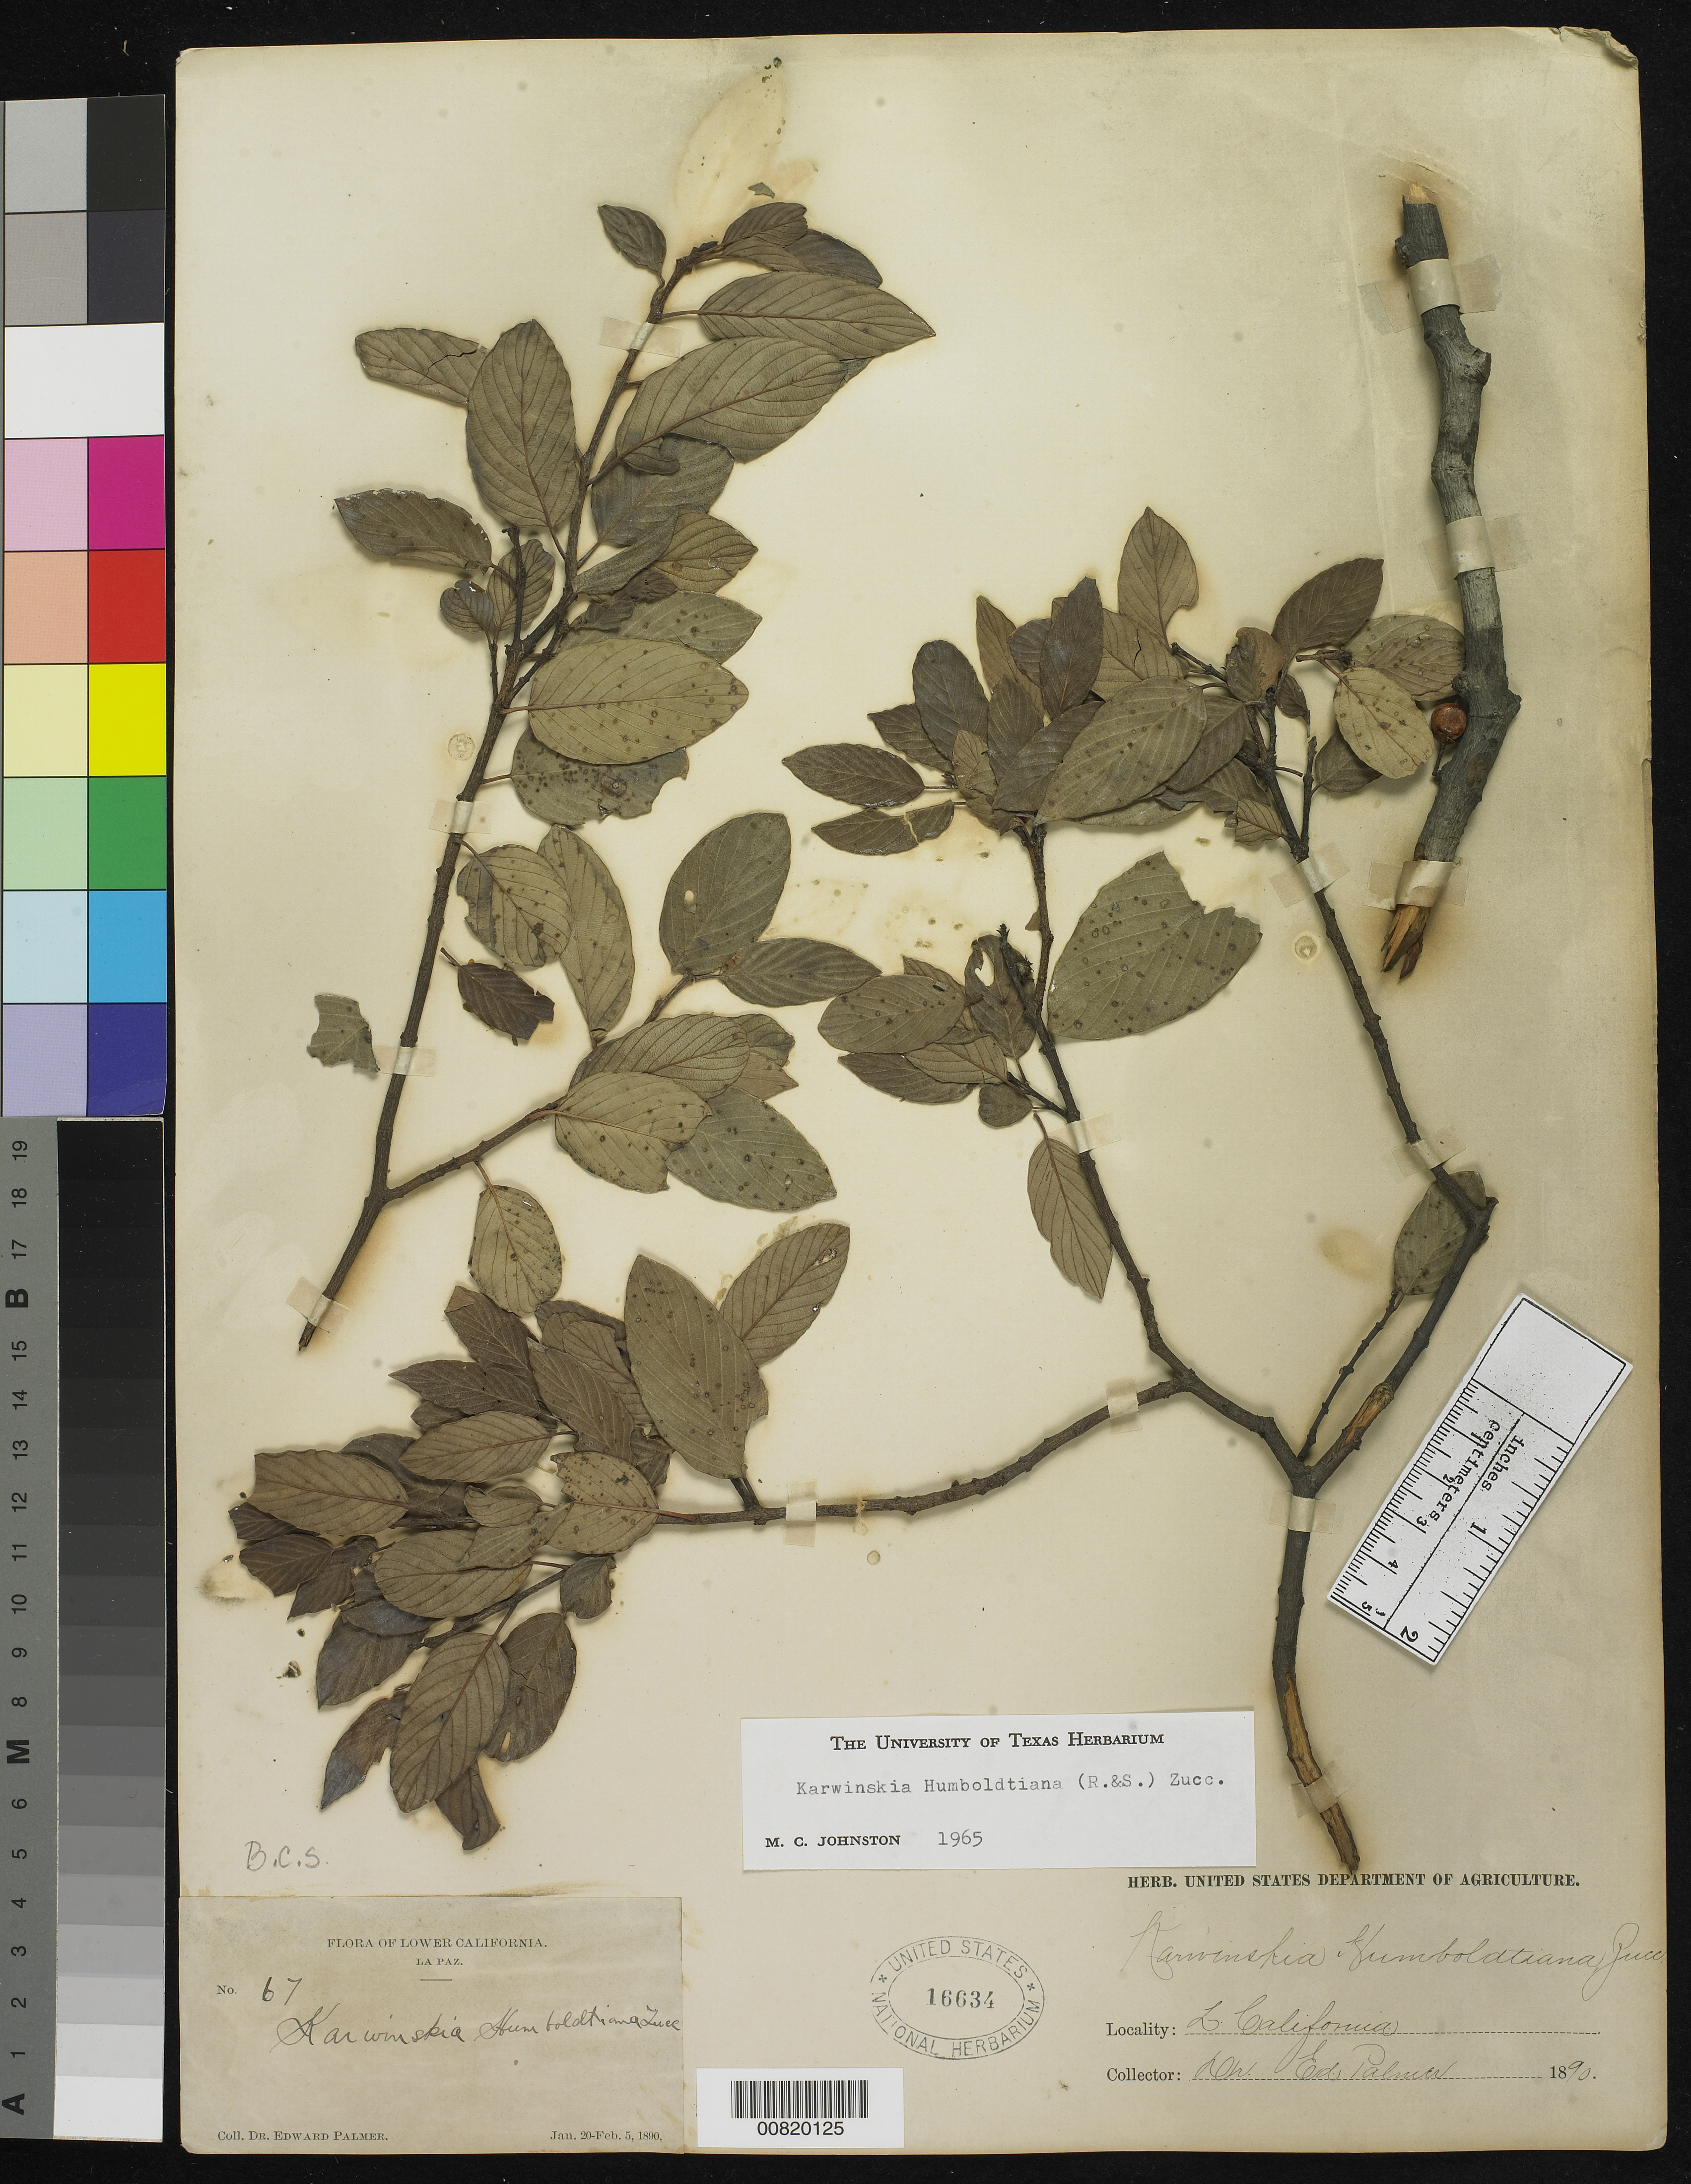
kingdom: Plantae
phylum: Tracheophyta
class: Magnoliopsida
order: Rosales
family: Rhamnaceae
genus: Karwinskia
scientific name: Karwinskia humboldtiana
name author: (Schult.) Zucc.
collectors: E. Palmer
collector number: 67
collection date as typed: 20 Jan 1890 to 05 Feb 1890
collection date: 1890-01-20/1890-02-05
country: Mexico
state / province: Baja California Sur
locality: La Paz, Baja California Sur.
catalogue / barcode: US 16634